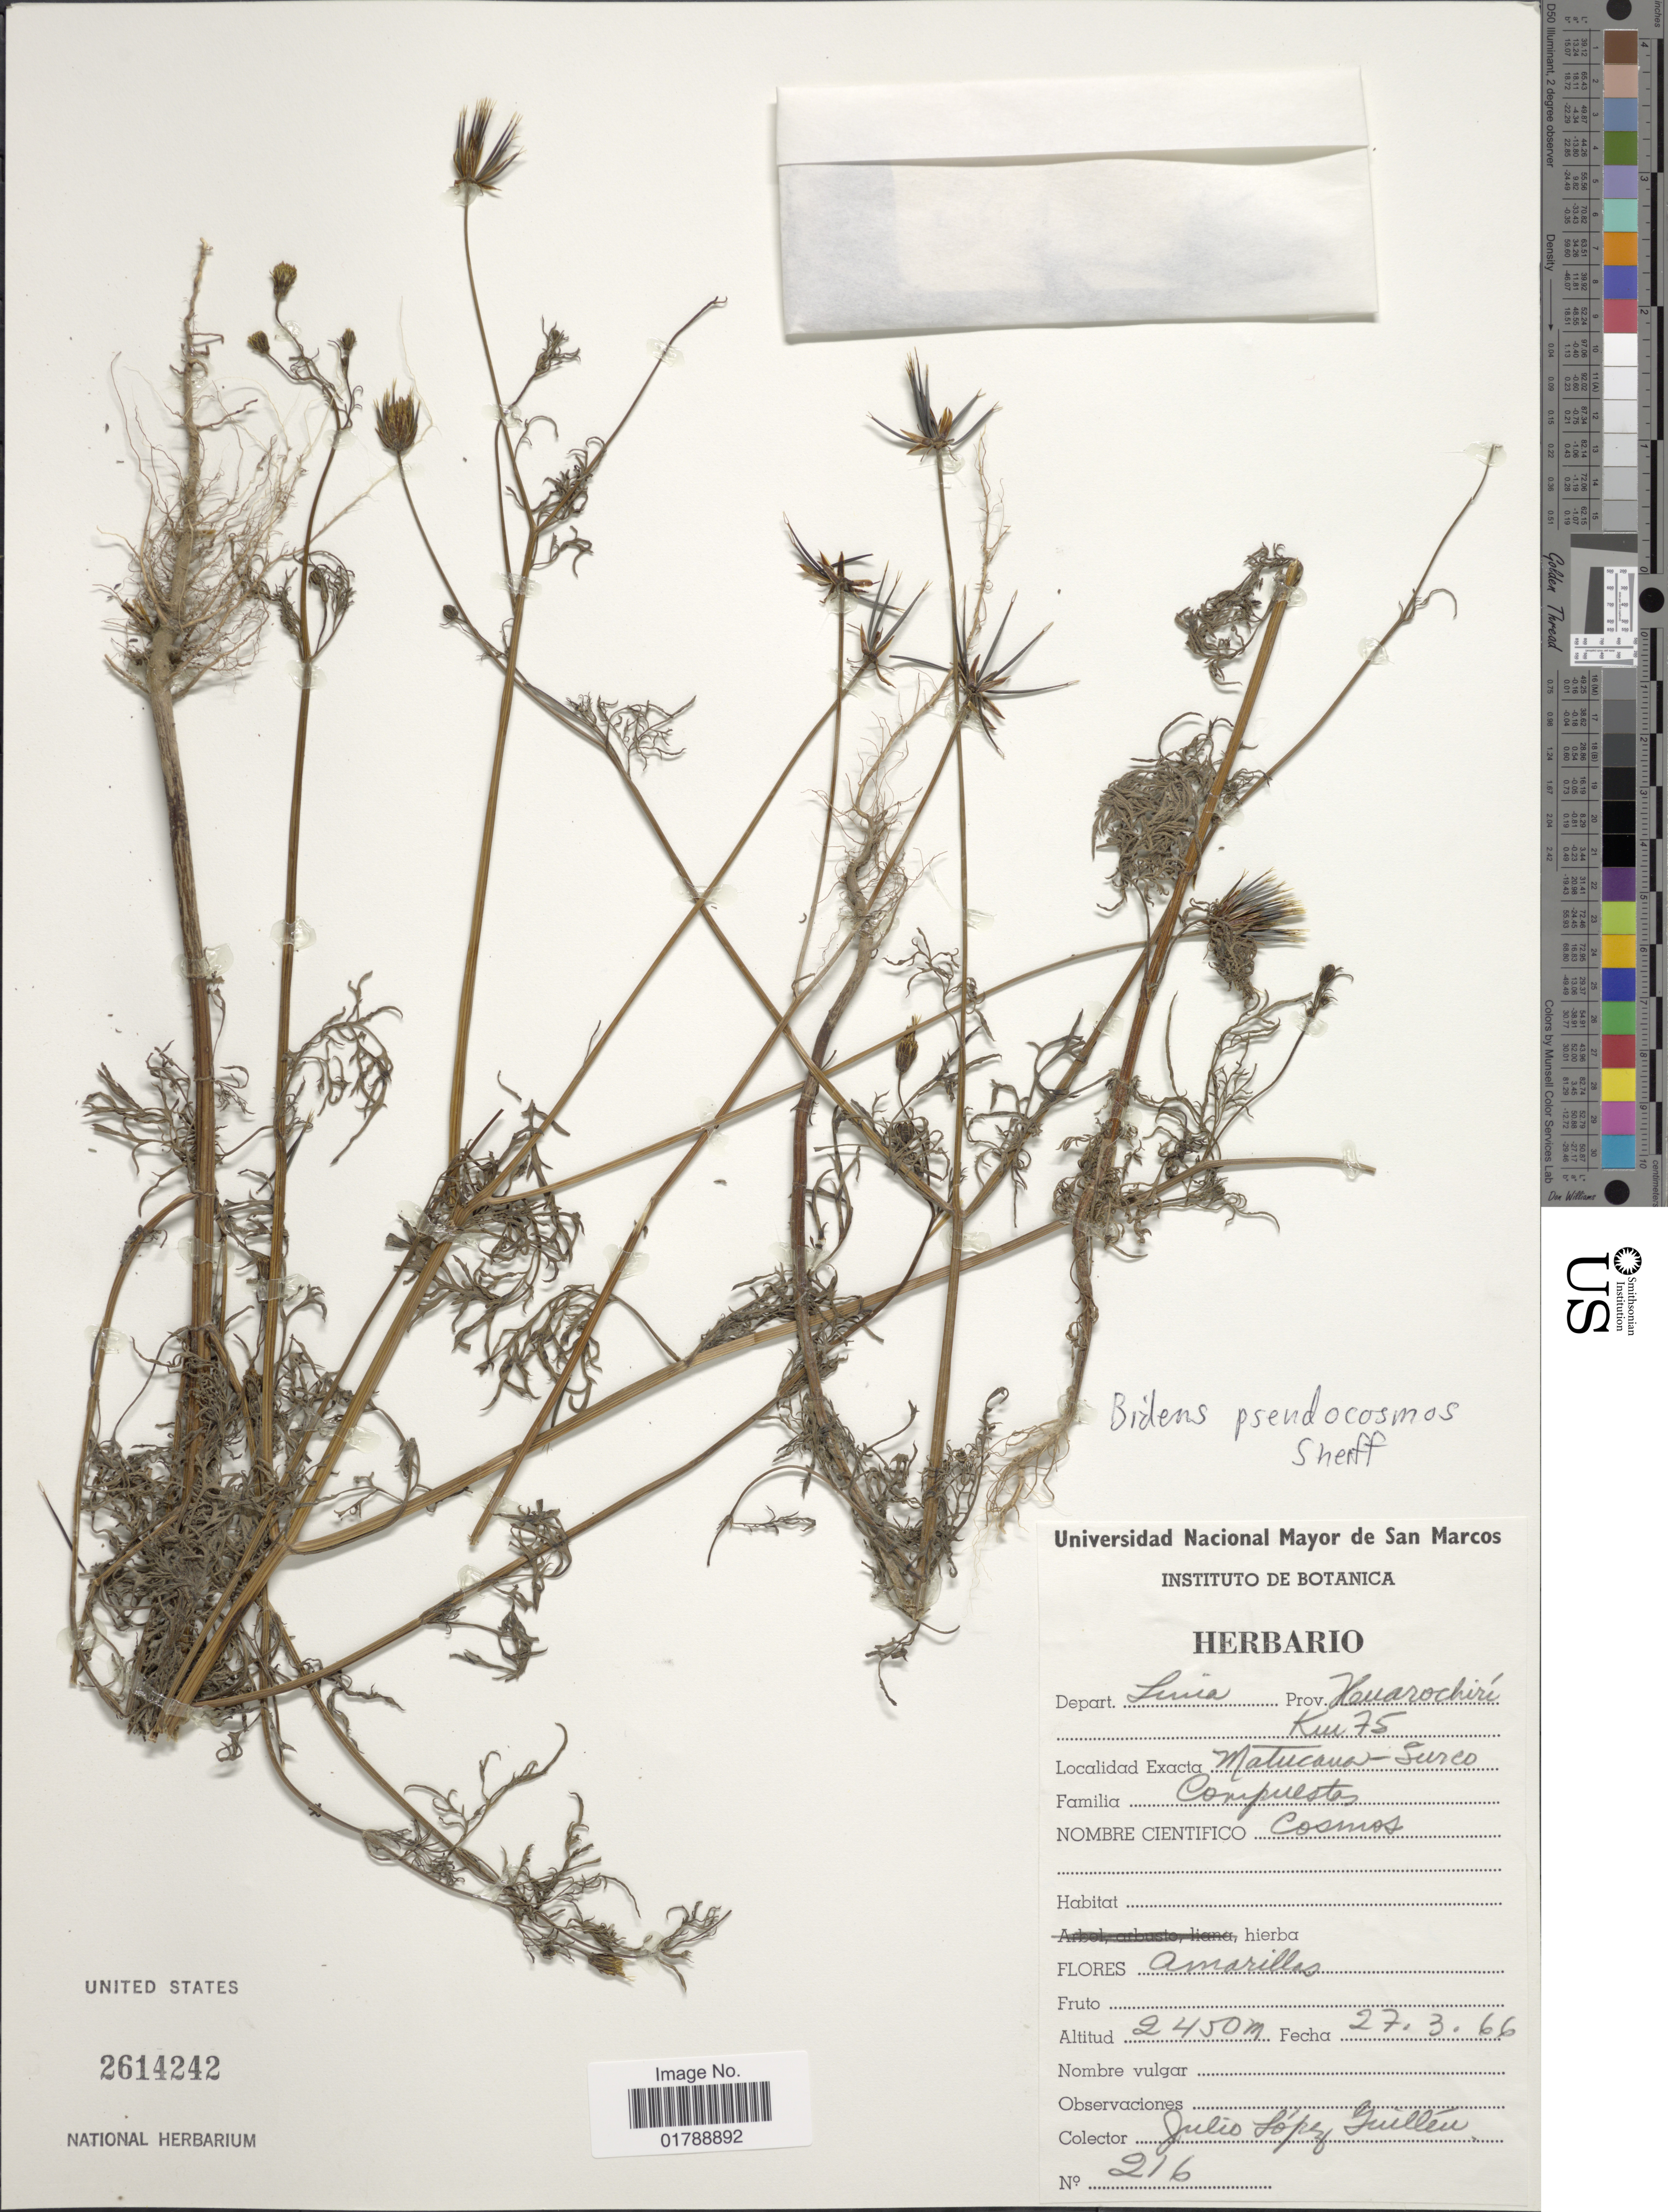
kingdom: Plantae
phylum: Tracheophyta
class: Magnoliopsida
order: Asterales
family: Asteraceae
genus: Bidens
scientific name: Bidens pseudocosmos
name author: Sherff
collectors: J. López Guillén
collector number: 216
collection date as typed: Transcribed d/m/y: 27/3/66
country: Peru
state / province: Lima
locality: Prov. Huarochirí. Km. 75. Matucana-Surco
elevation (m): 2450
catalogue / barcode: US 2614242